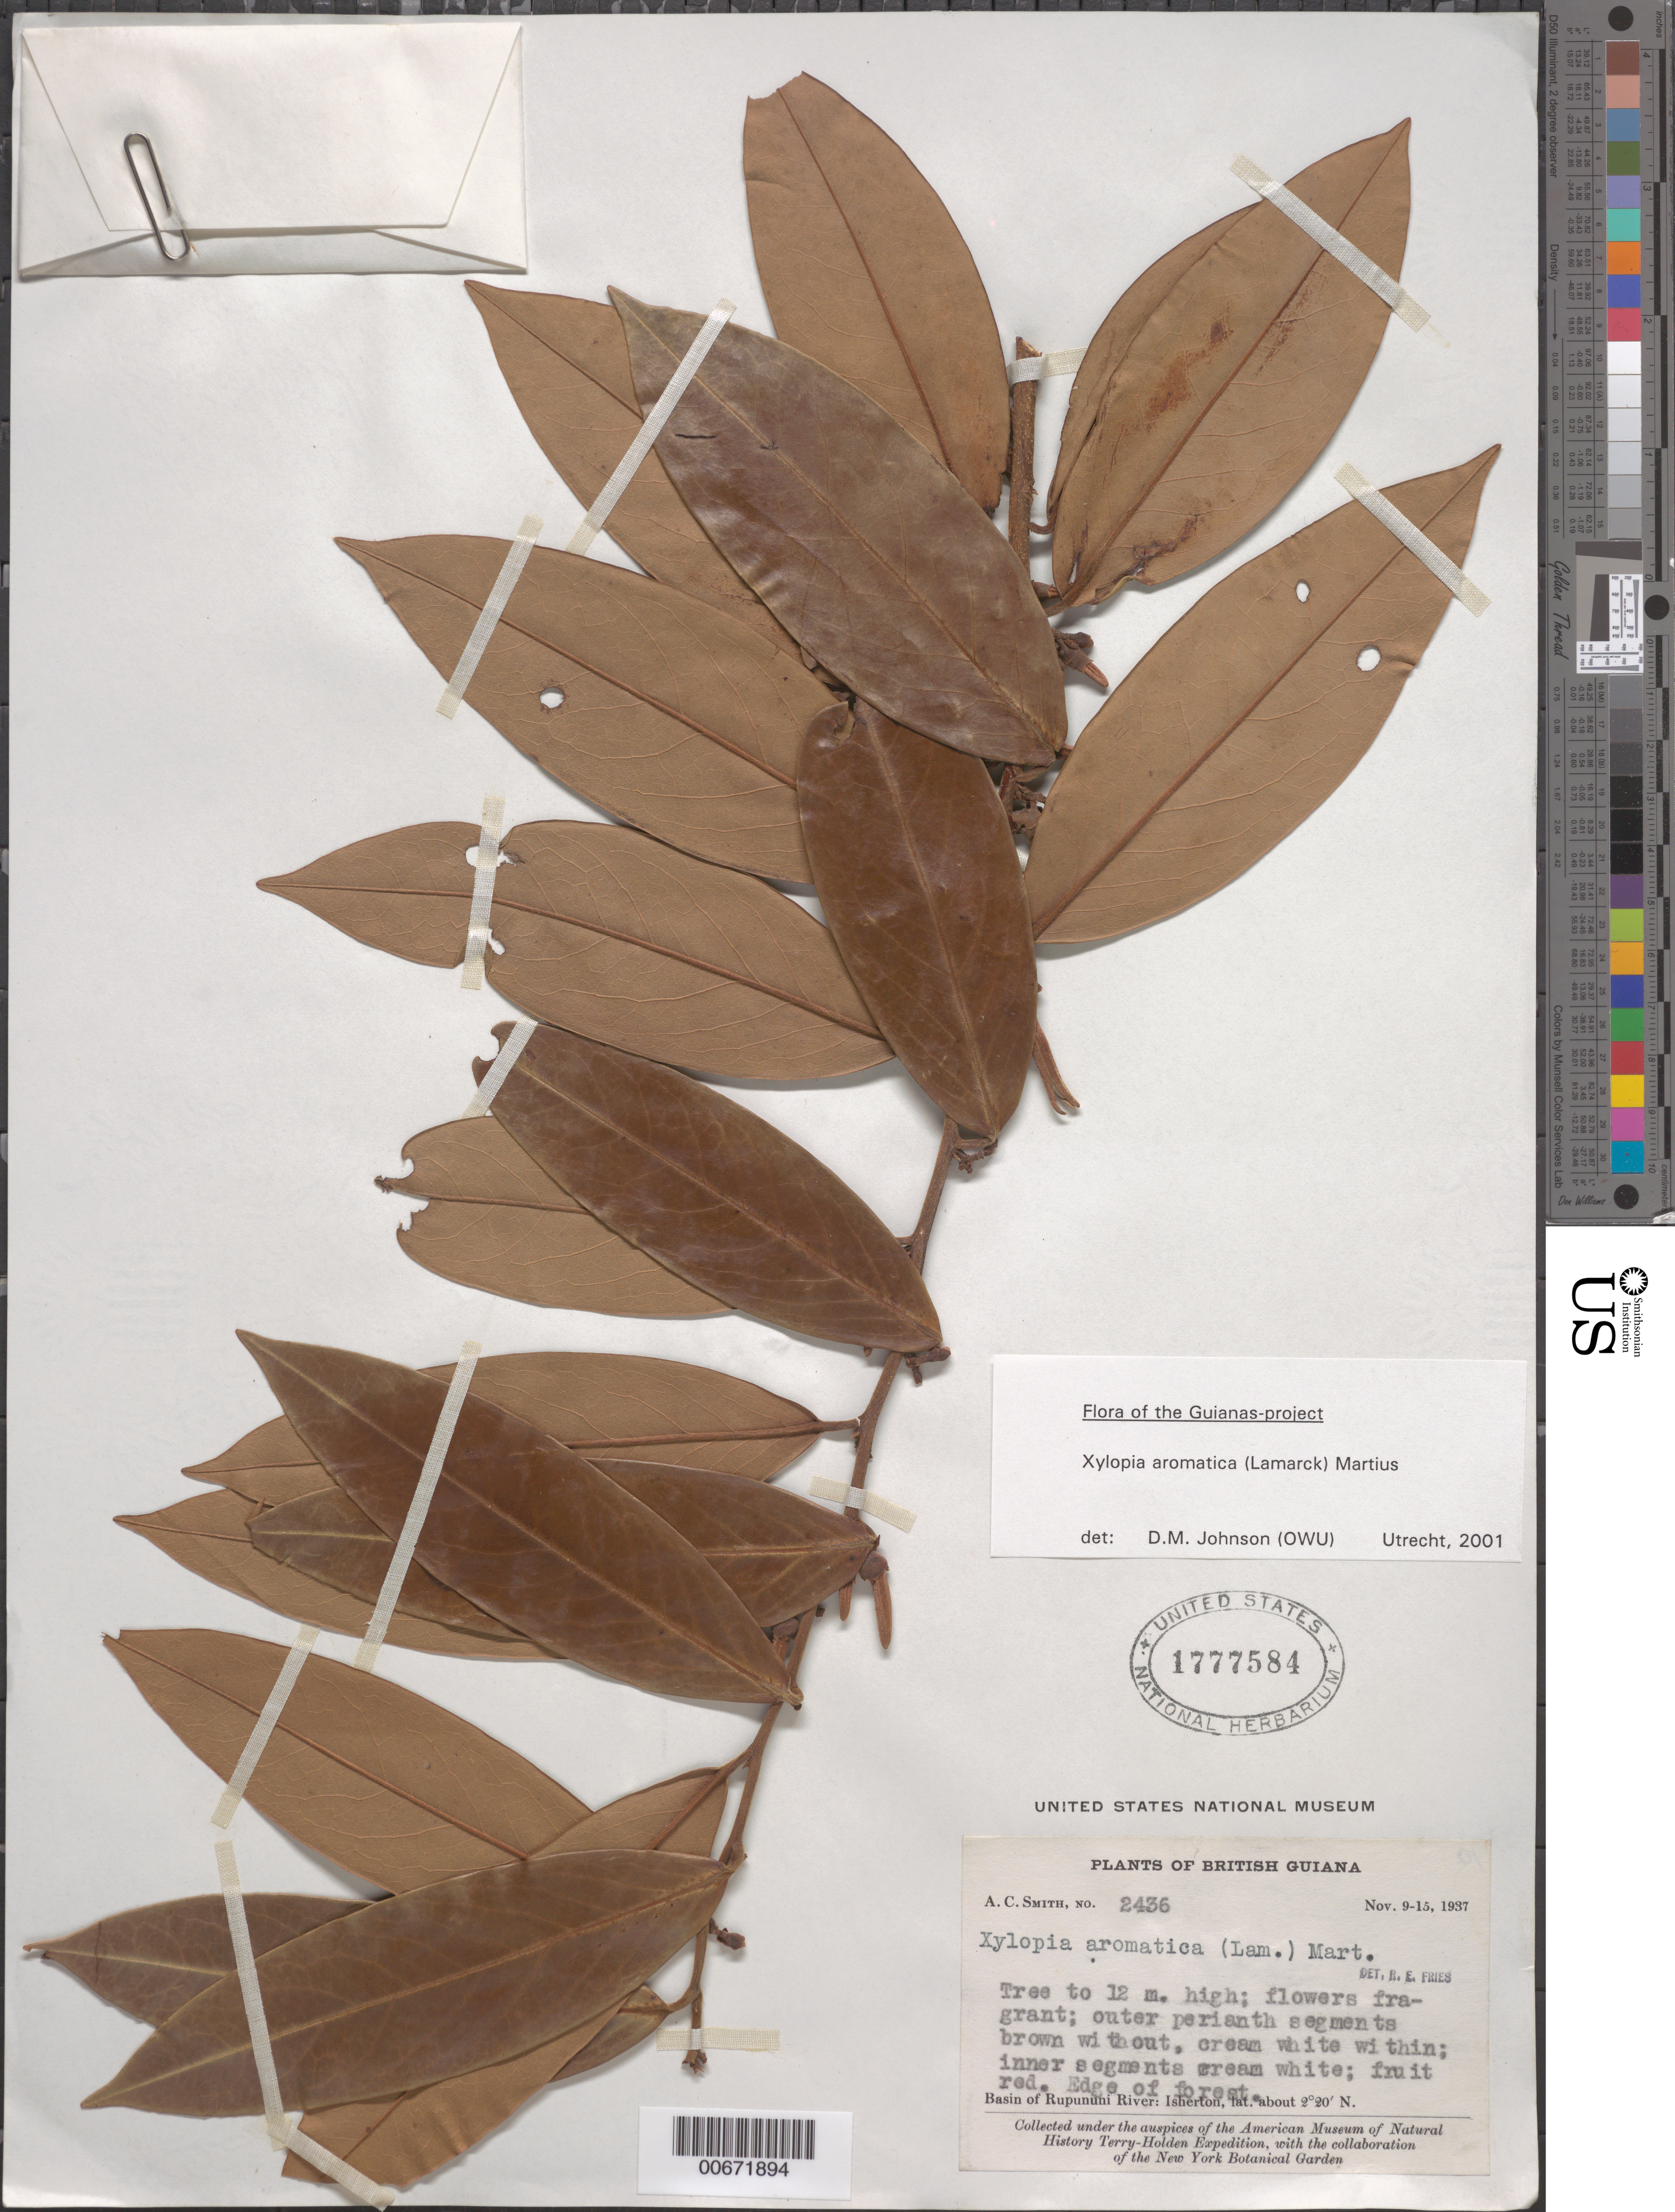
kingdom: Plantae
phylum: Tracheophyta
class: Magnoliopsida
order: Magnoliales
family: Annonaceae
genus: Xylopia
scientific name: Xylopia aromatica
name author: (Lam.) Mart.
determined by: Johnson, D. M.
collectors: A. C. Smith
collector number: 2436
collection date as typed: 9-Nov-37 to 15-Nov-37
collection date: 1937-11-09/1937-11-15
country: Guyana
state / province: U. Takutu-U. Essequibo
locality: Isherton, basin of Rupununi River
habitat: Edge of forest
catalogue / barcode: US 1777584